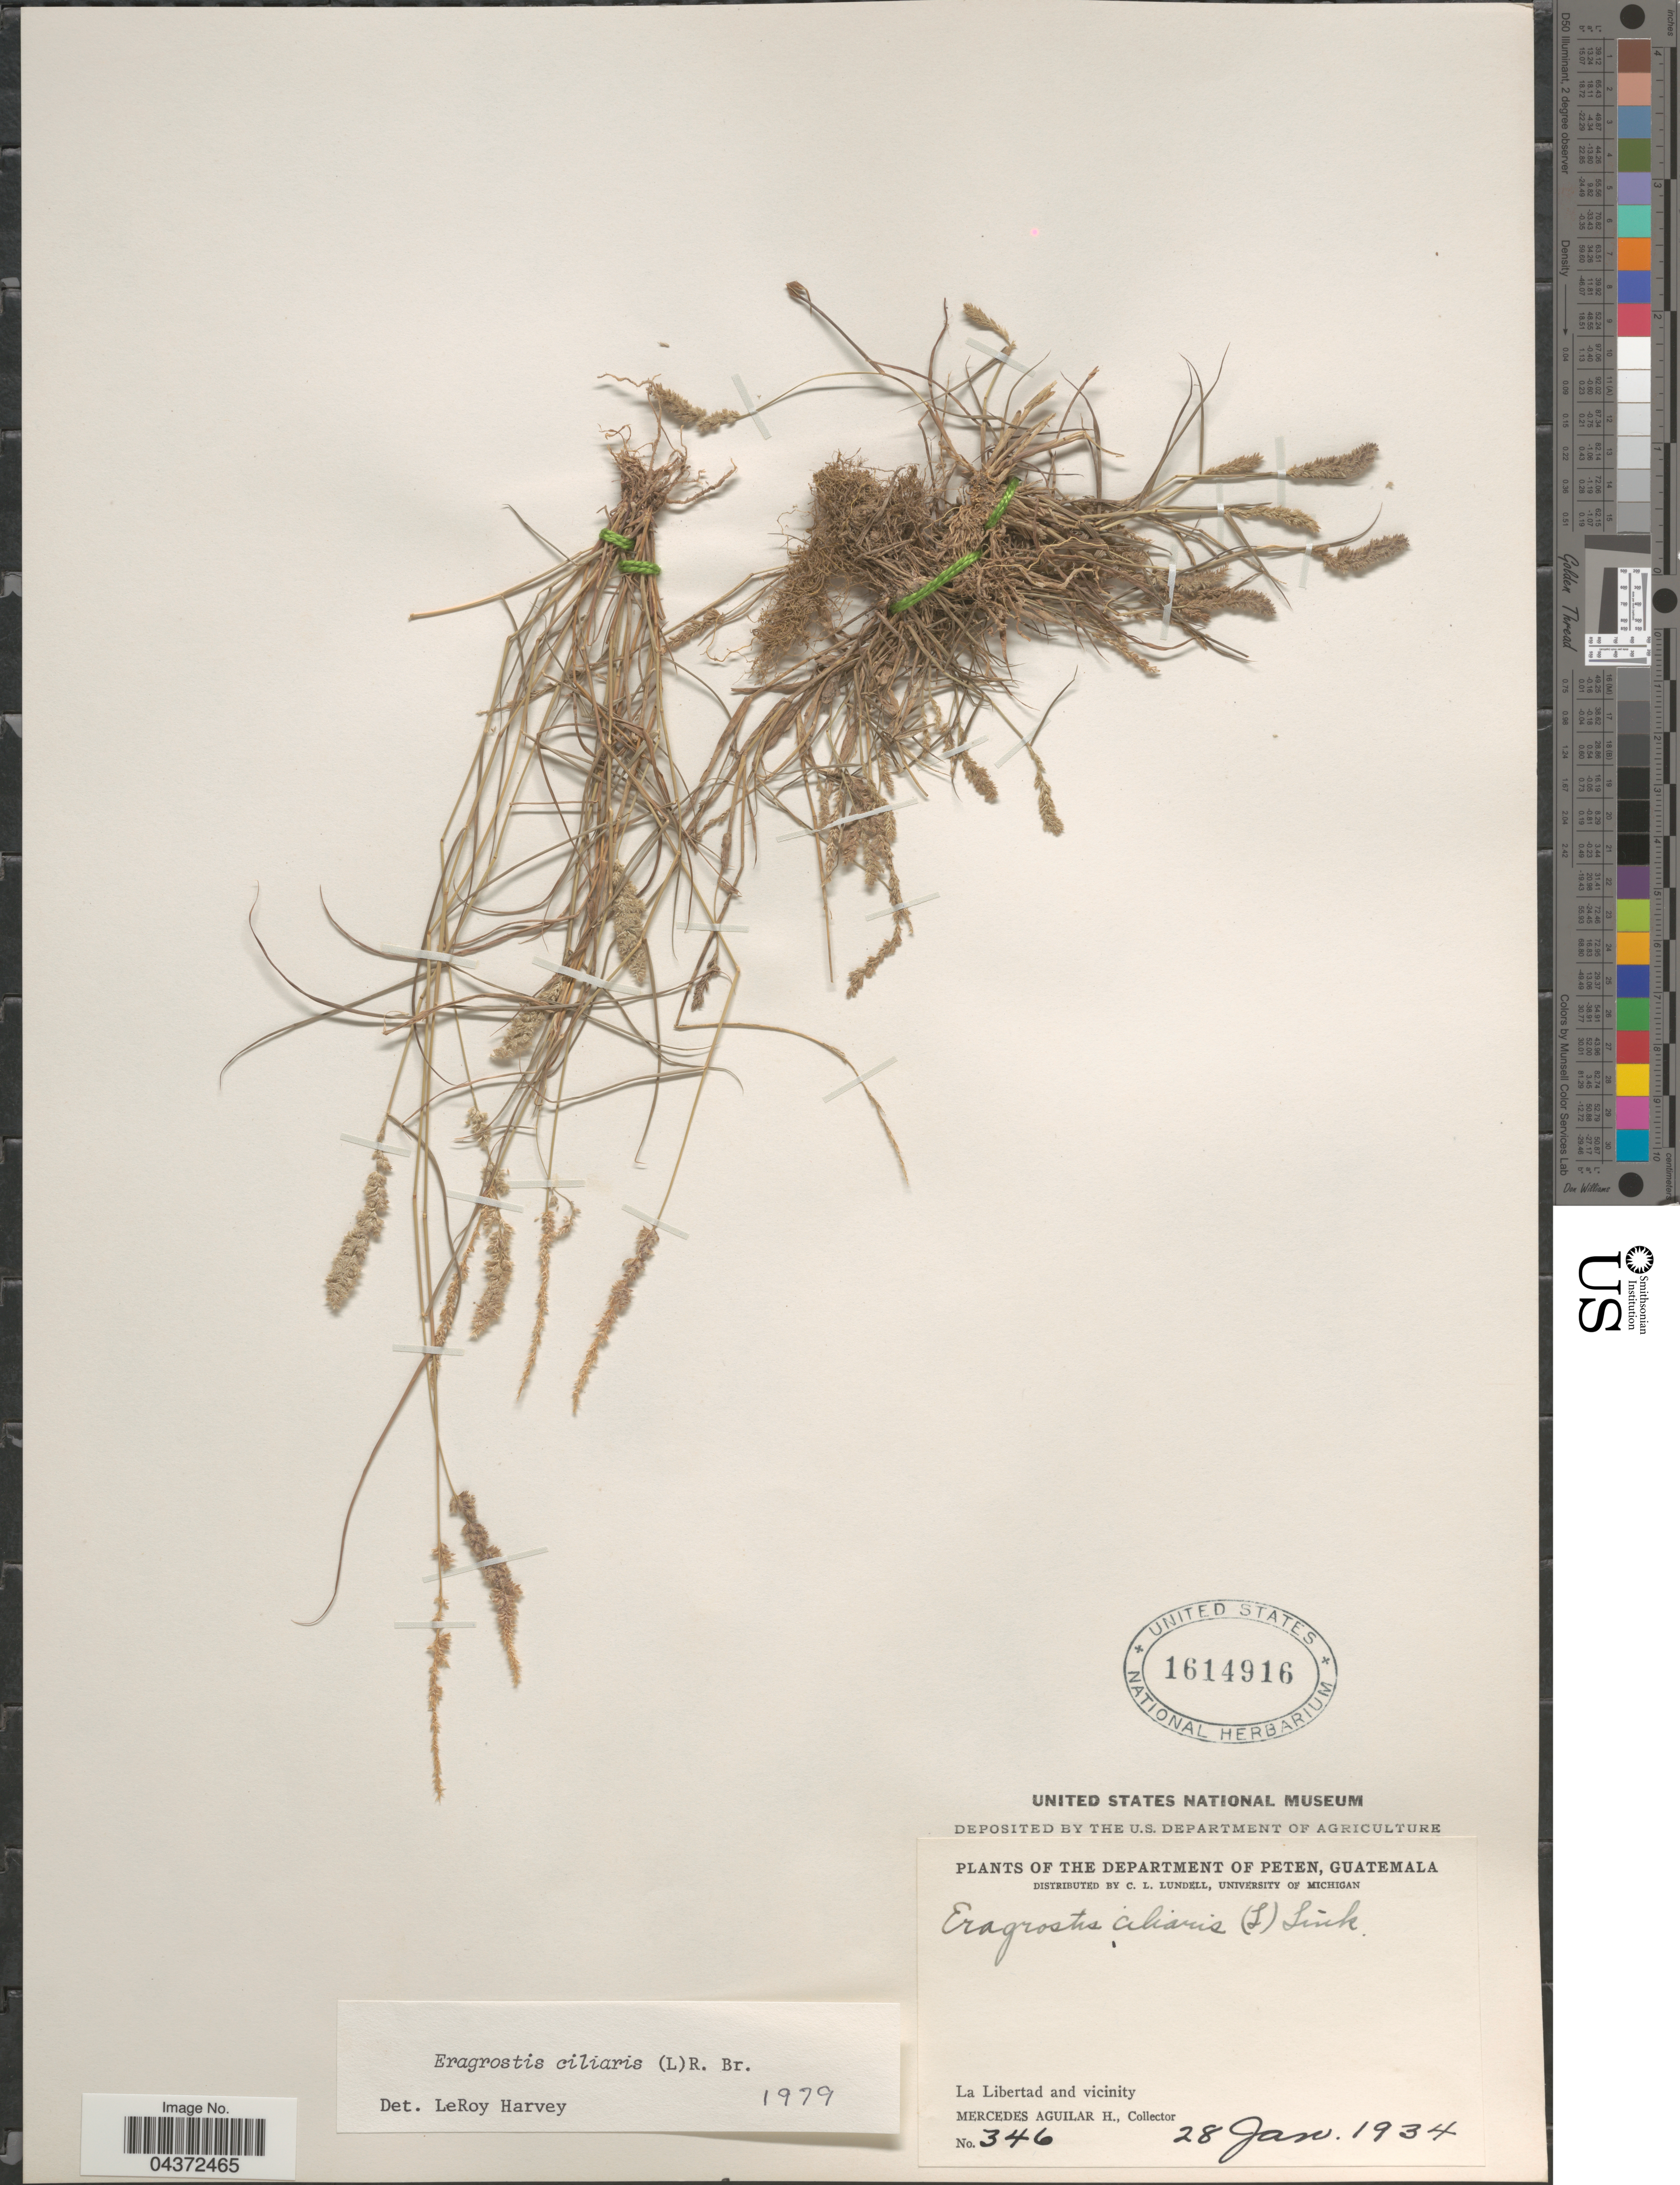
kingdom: Plantae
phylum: Tracheophyta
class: Liliopsida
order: Poales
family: Poaceae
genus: Eragrostis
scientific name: Eragrostis ciliaris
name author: (L.) R. Br.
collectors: M. Aguilar H.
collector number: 346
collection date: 1934-01-28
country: Guatemala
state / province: El Peten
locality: The Department of Peten. La Libertad and vicinity.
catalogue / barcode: US 1614916